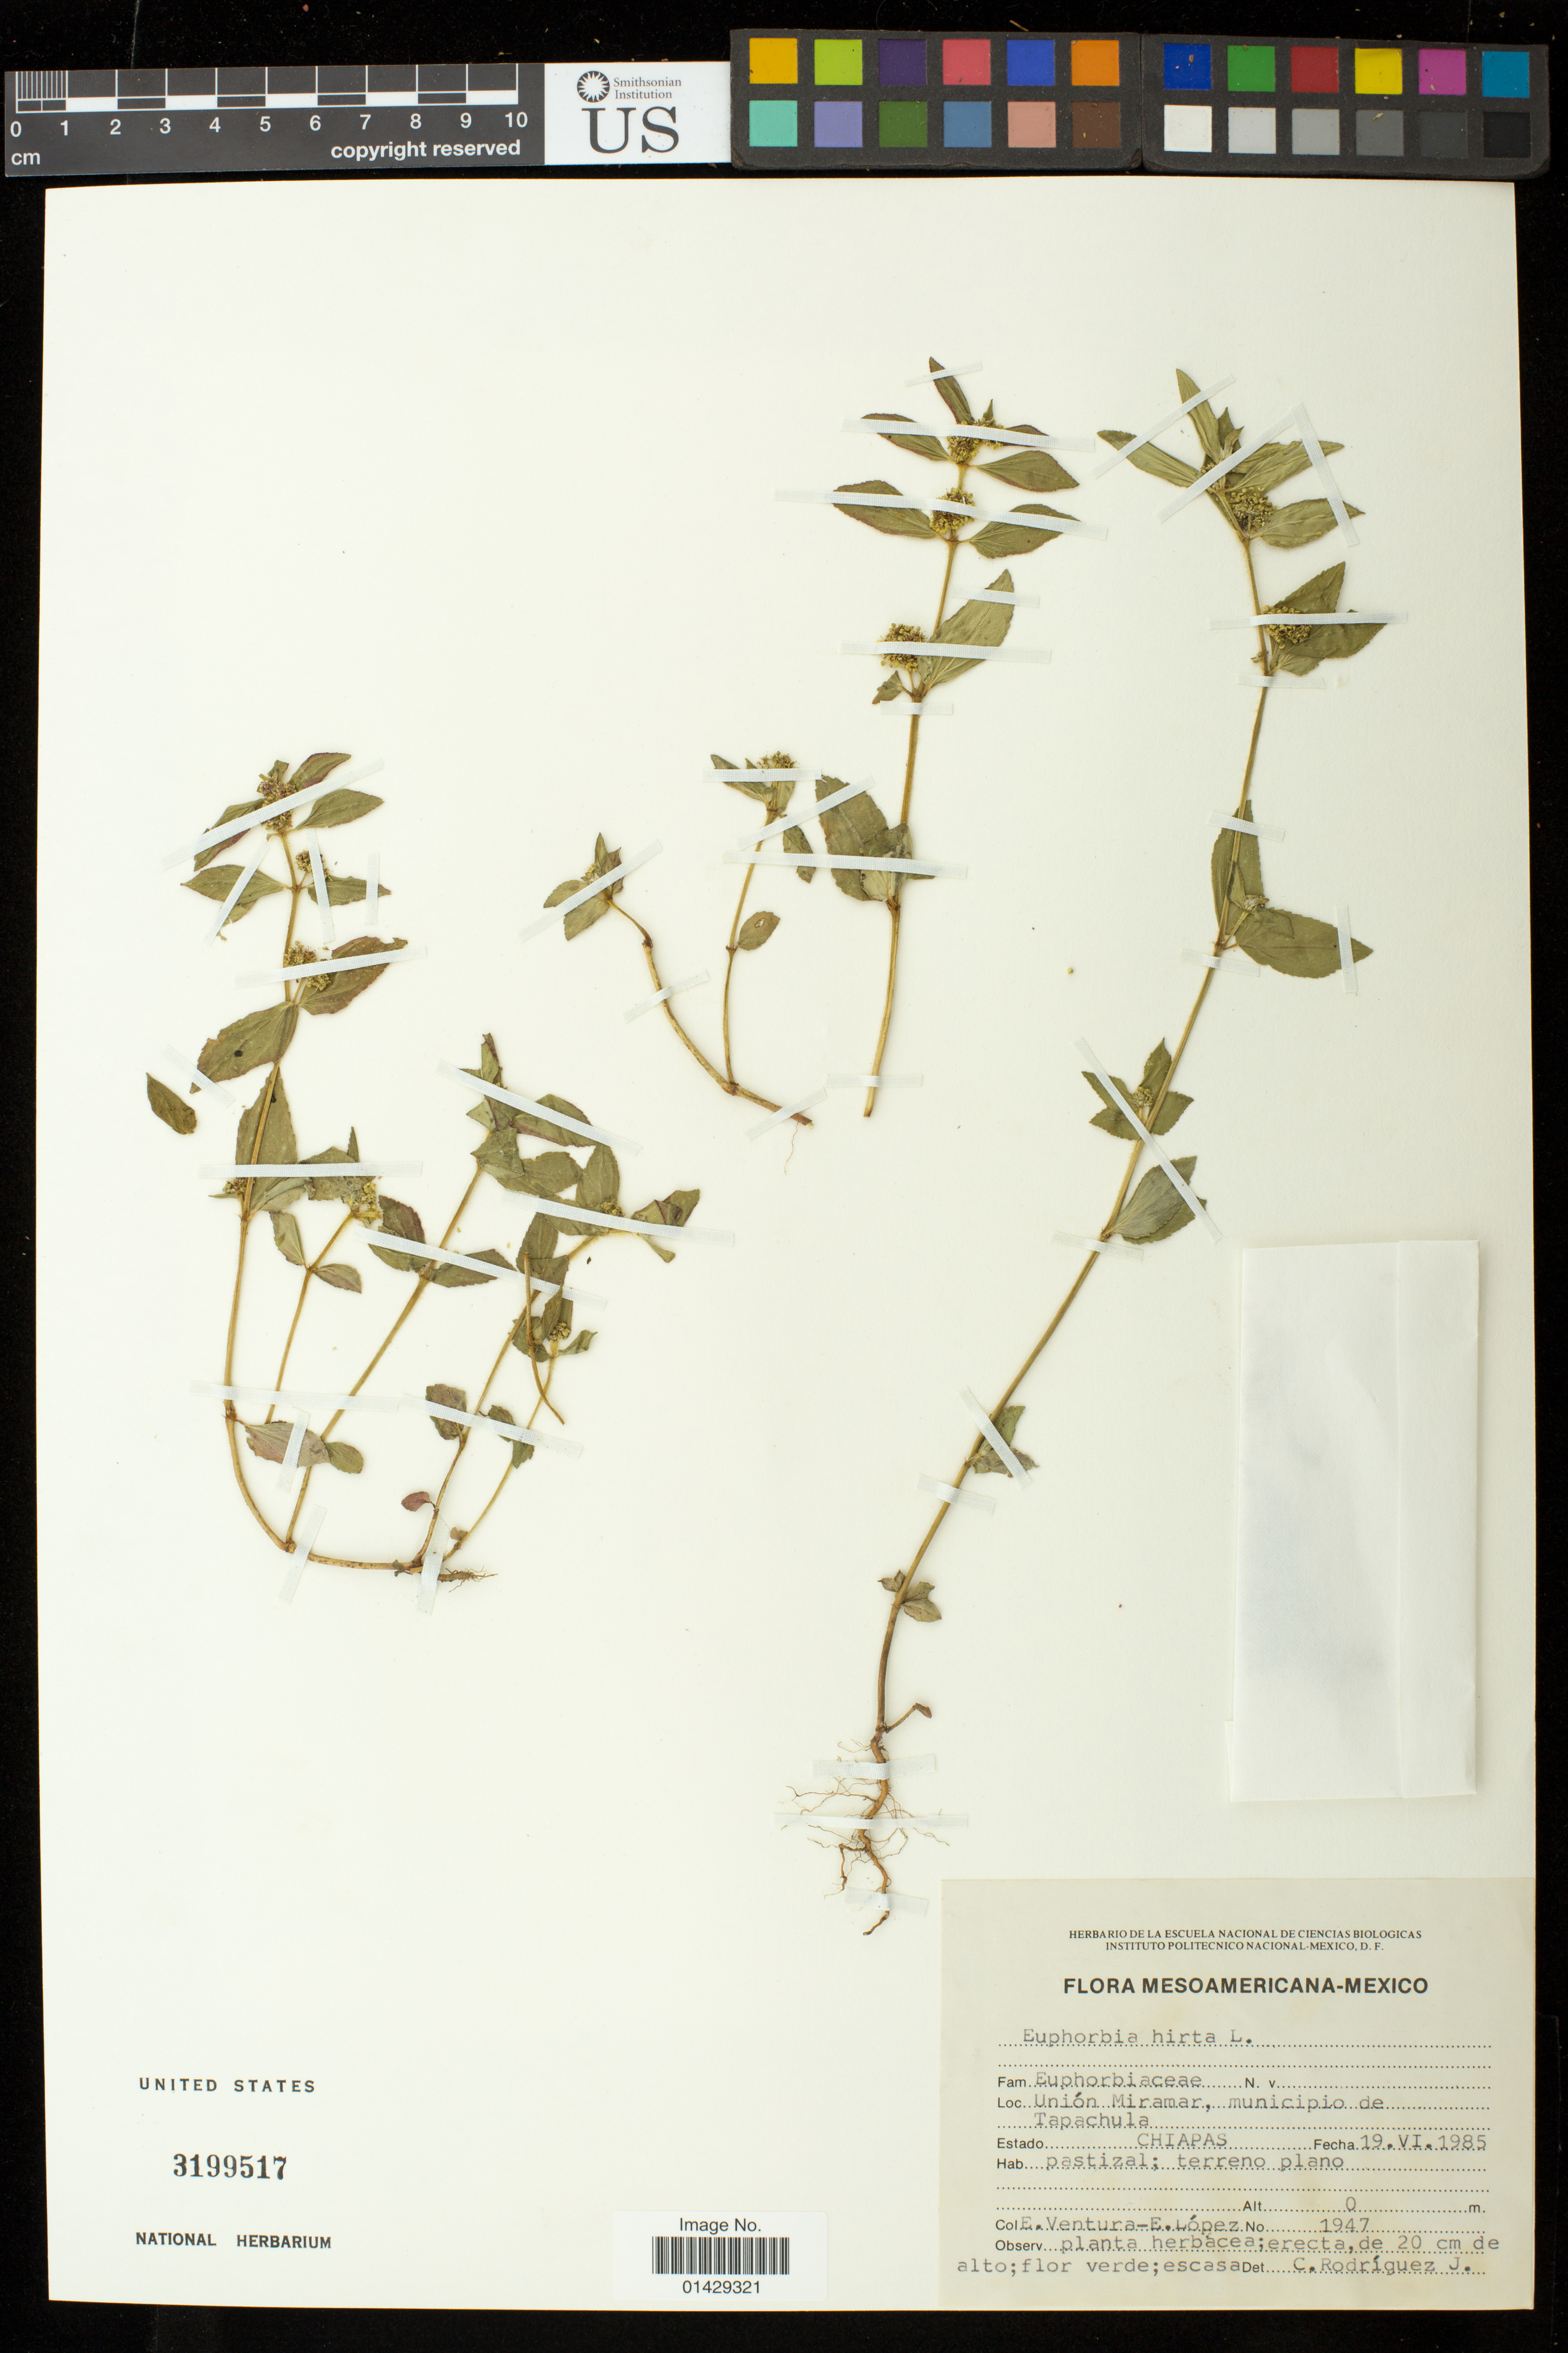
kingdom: Plantae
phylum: Tracheophyta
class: Magnoliopsida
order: Malpighiales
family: Euphorbiaceae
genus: Euphorbia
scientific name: Euphorbia hirta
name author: L.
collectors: E. Ventura & E. Lopez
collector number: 1947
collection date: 1985-06-19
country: Mexico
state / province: Chiapas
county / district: Tapachula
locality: Union Miramar, municipio de Tapachula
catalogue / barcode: US 3199517